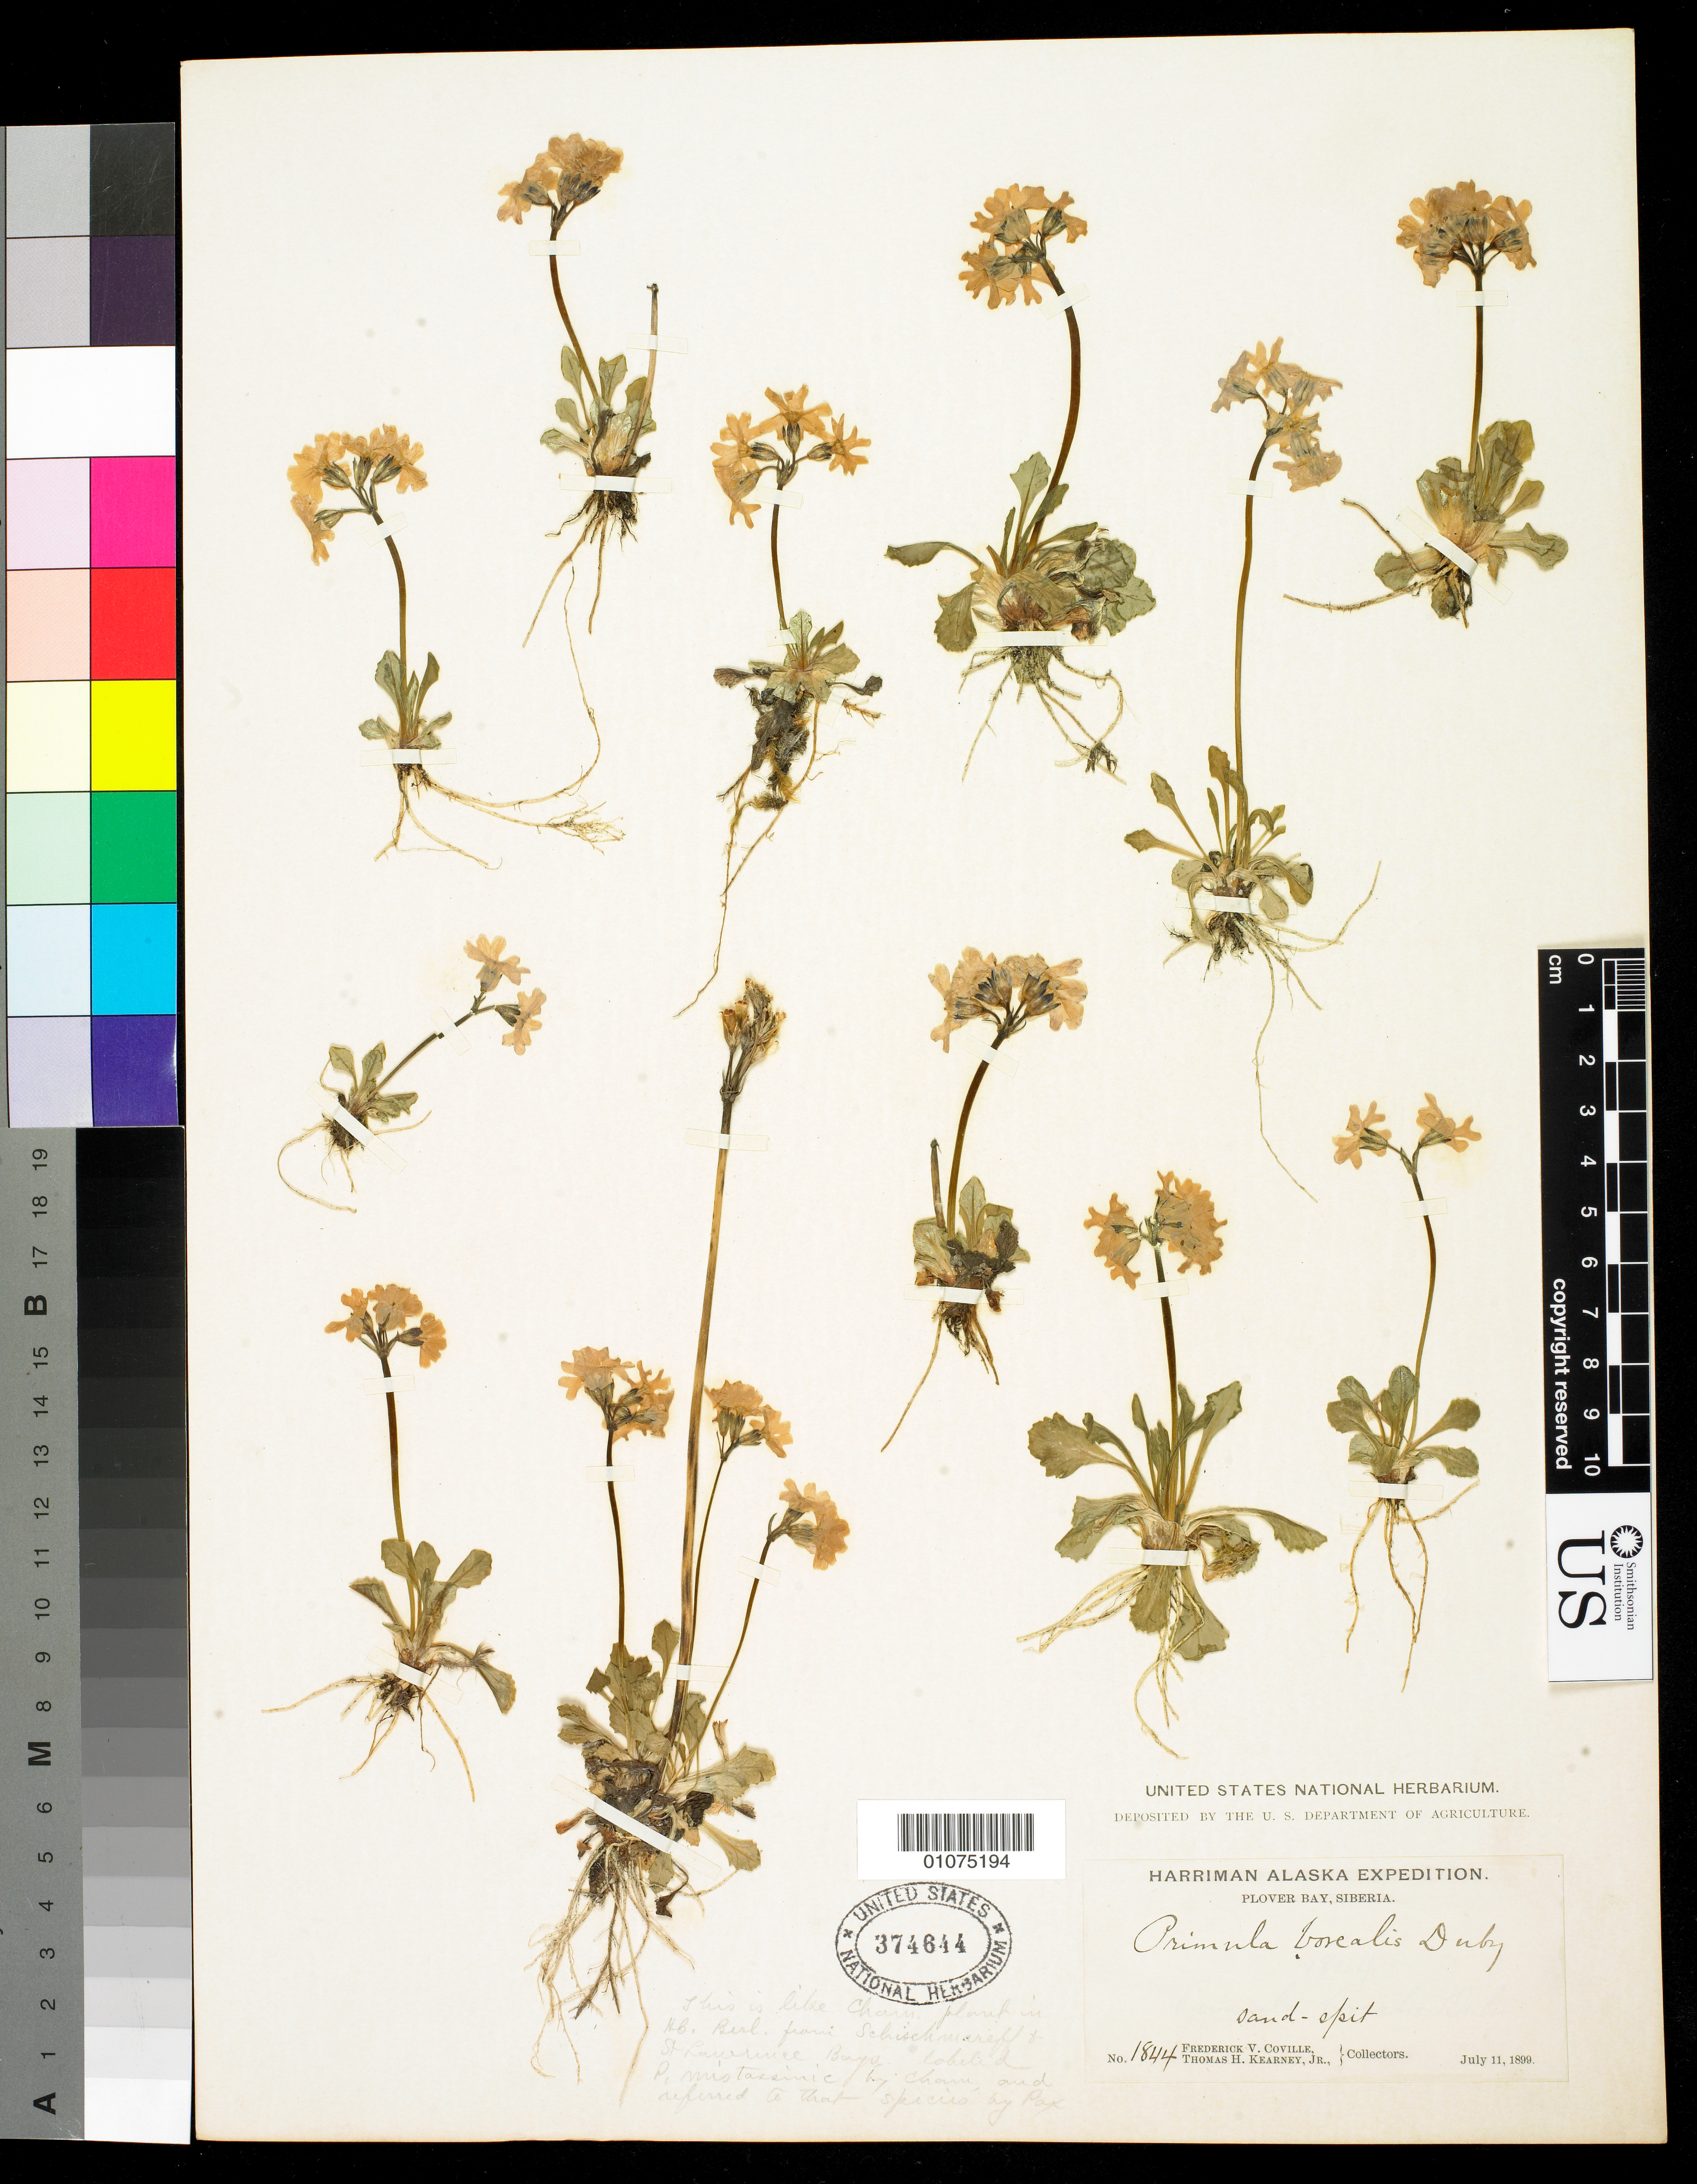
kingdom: Plantae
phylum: Tracheophyta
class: Magnoliopsida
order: Ericales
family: Primulaceae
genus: Primula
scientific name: Primula borealis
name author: Duby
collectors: F. V. Coville & T. H. Kearney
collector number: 1844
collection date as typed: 11 Jul 1899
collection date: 1899-07-11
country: Russian Federation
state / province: Chukotka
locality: Plover Bay, Siberia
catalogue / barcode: US 374644